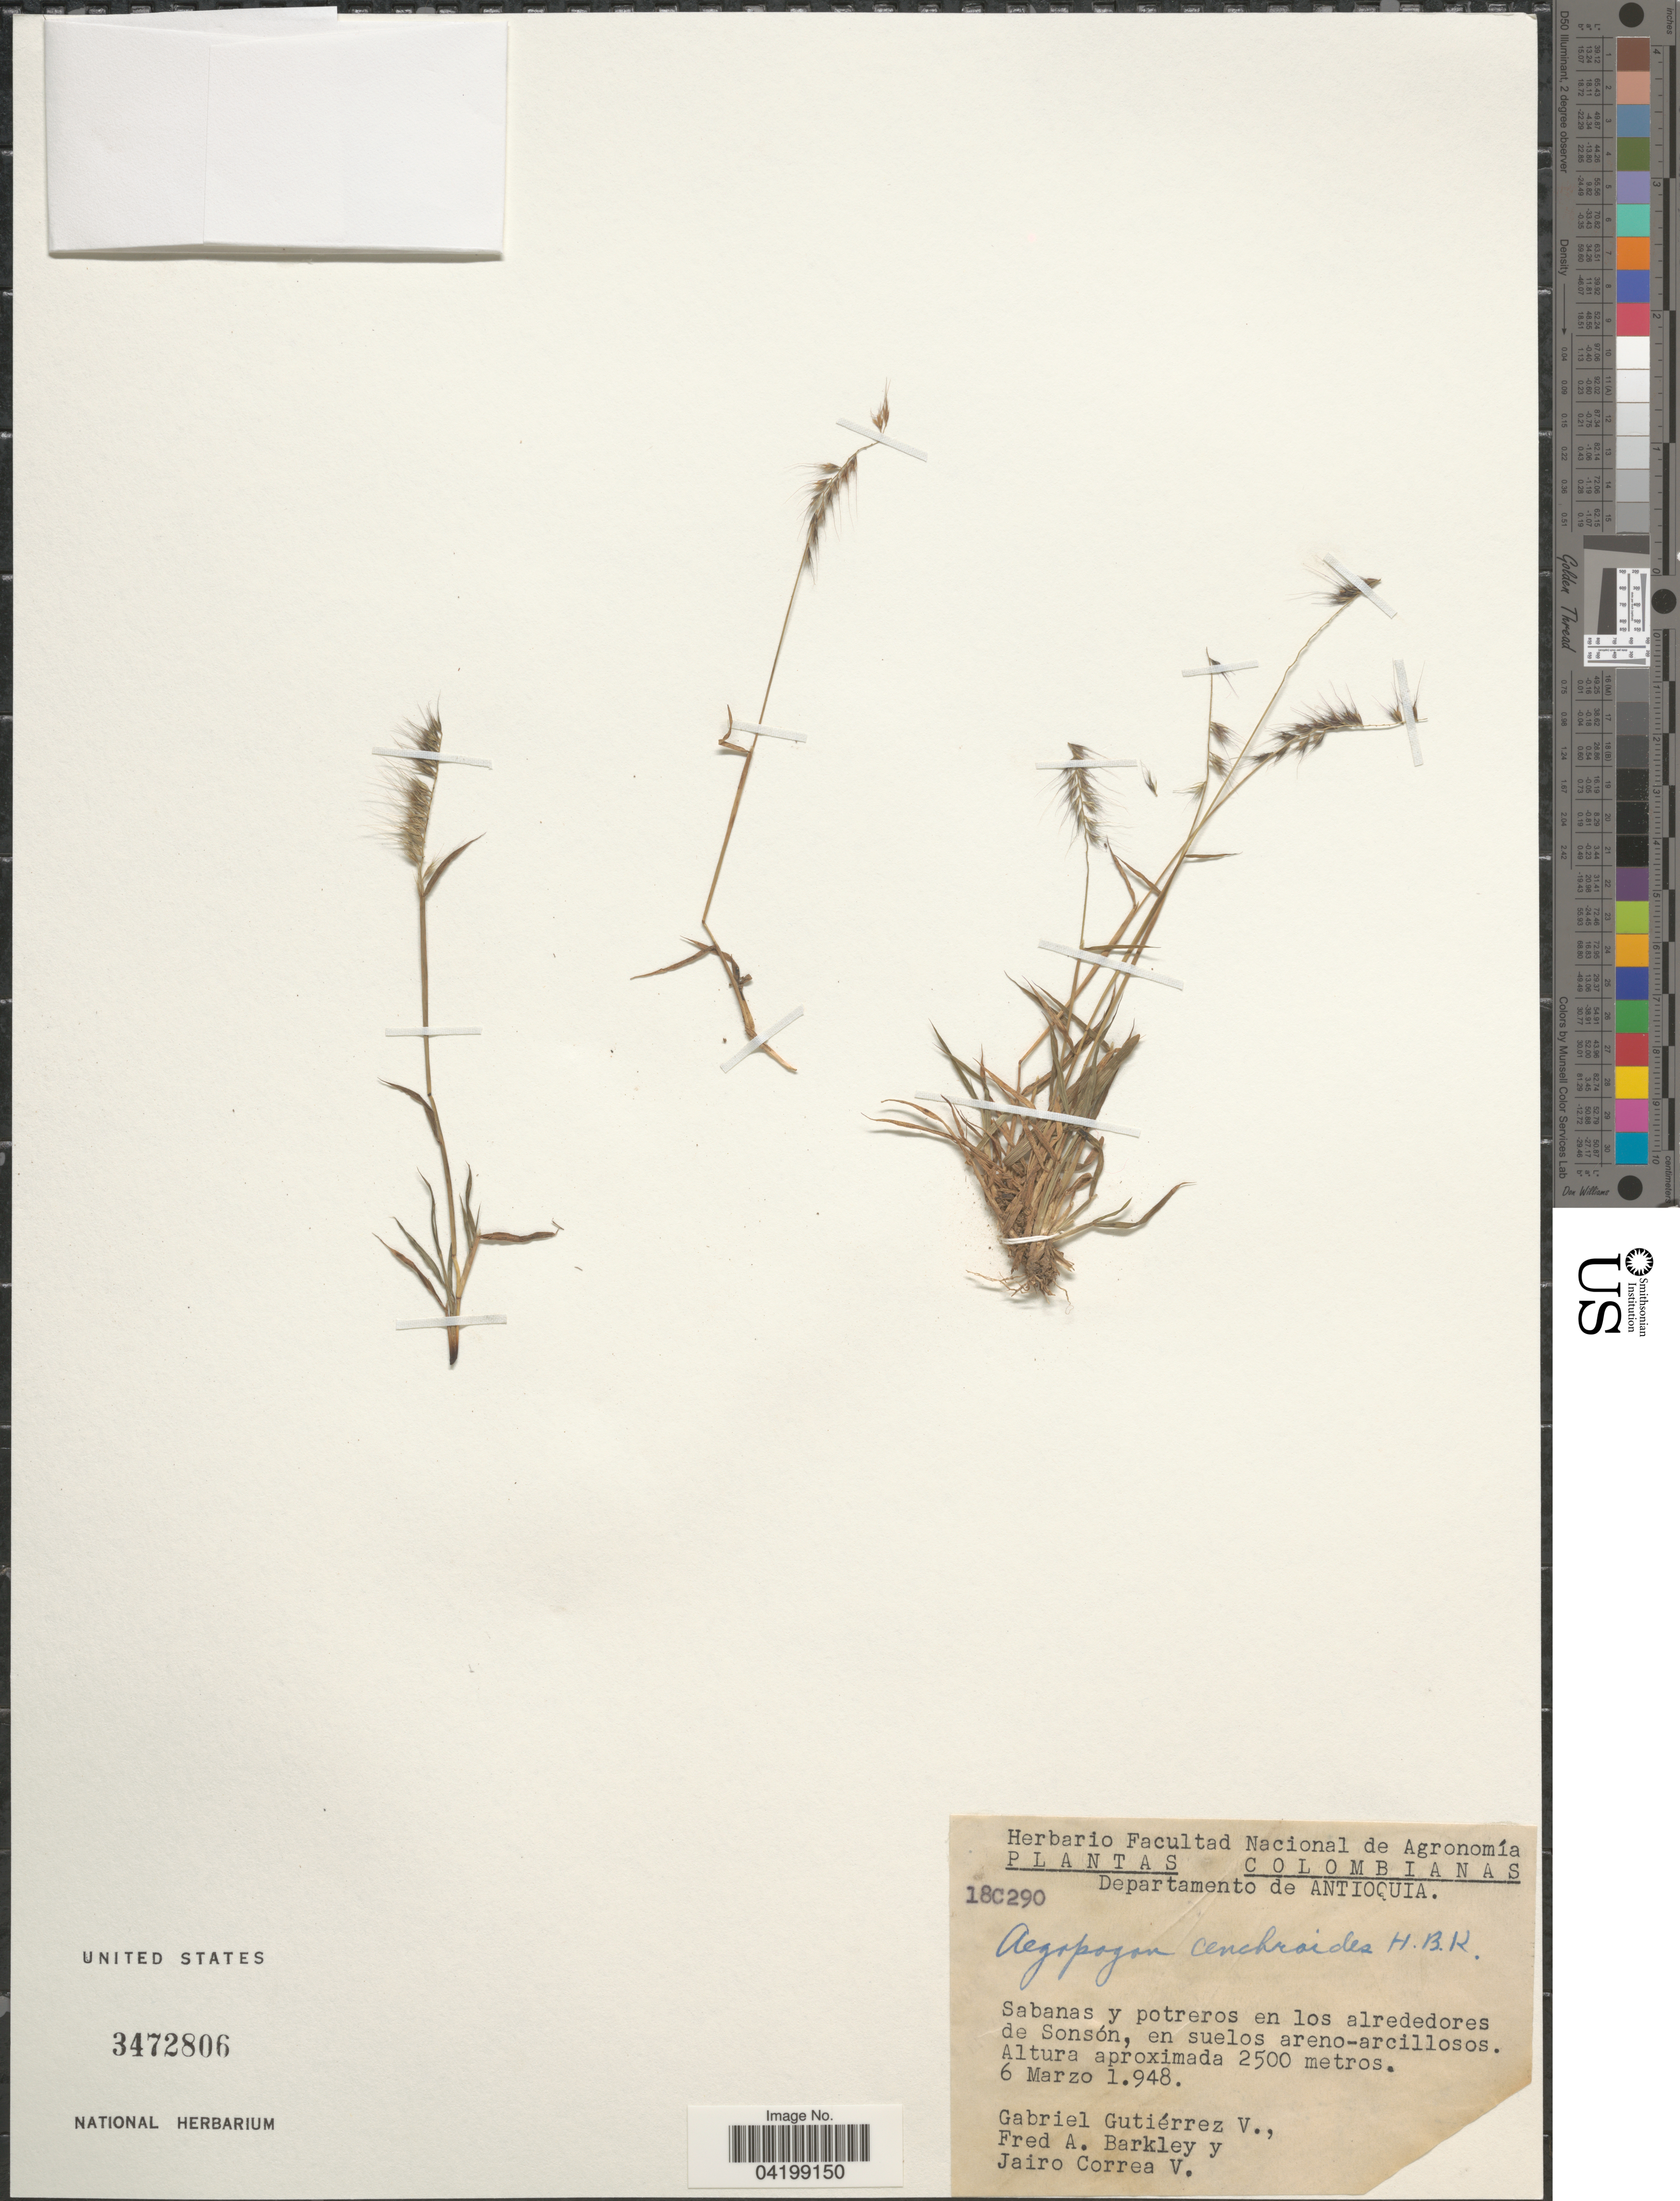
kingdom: Plantae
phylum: Tracheophyta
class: Liliopsida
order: Poales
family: Poaceae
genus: Muhlenbergia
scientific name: Muhlenbergia cenchroides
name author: (Humb. & Bonpl. ex Willd.) P.M. Peterson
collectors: G. Gutiérrez V., F. A. Barkley & J. Correa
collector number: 18C290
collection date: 1948-03-06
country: Colombia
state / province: Antioquia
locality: Departamento de Antioquia. Sabanas y potreros en los alrededores de Sonsón, en suelos areno-arcillosos.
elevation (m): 2500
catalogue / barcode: US 3472806